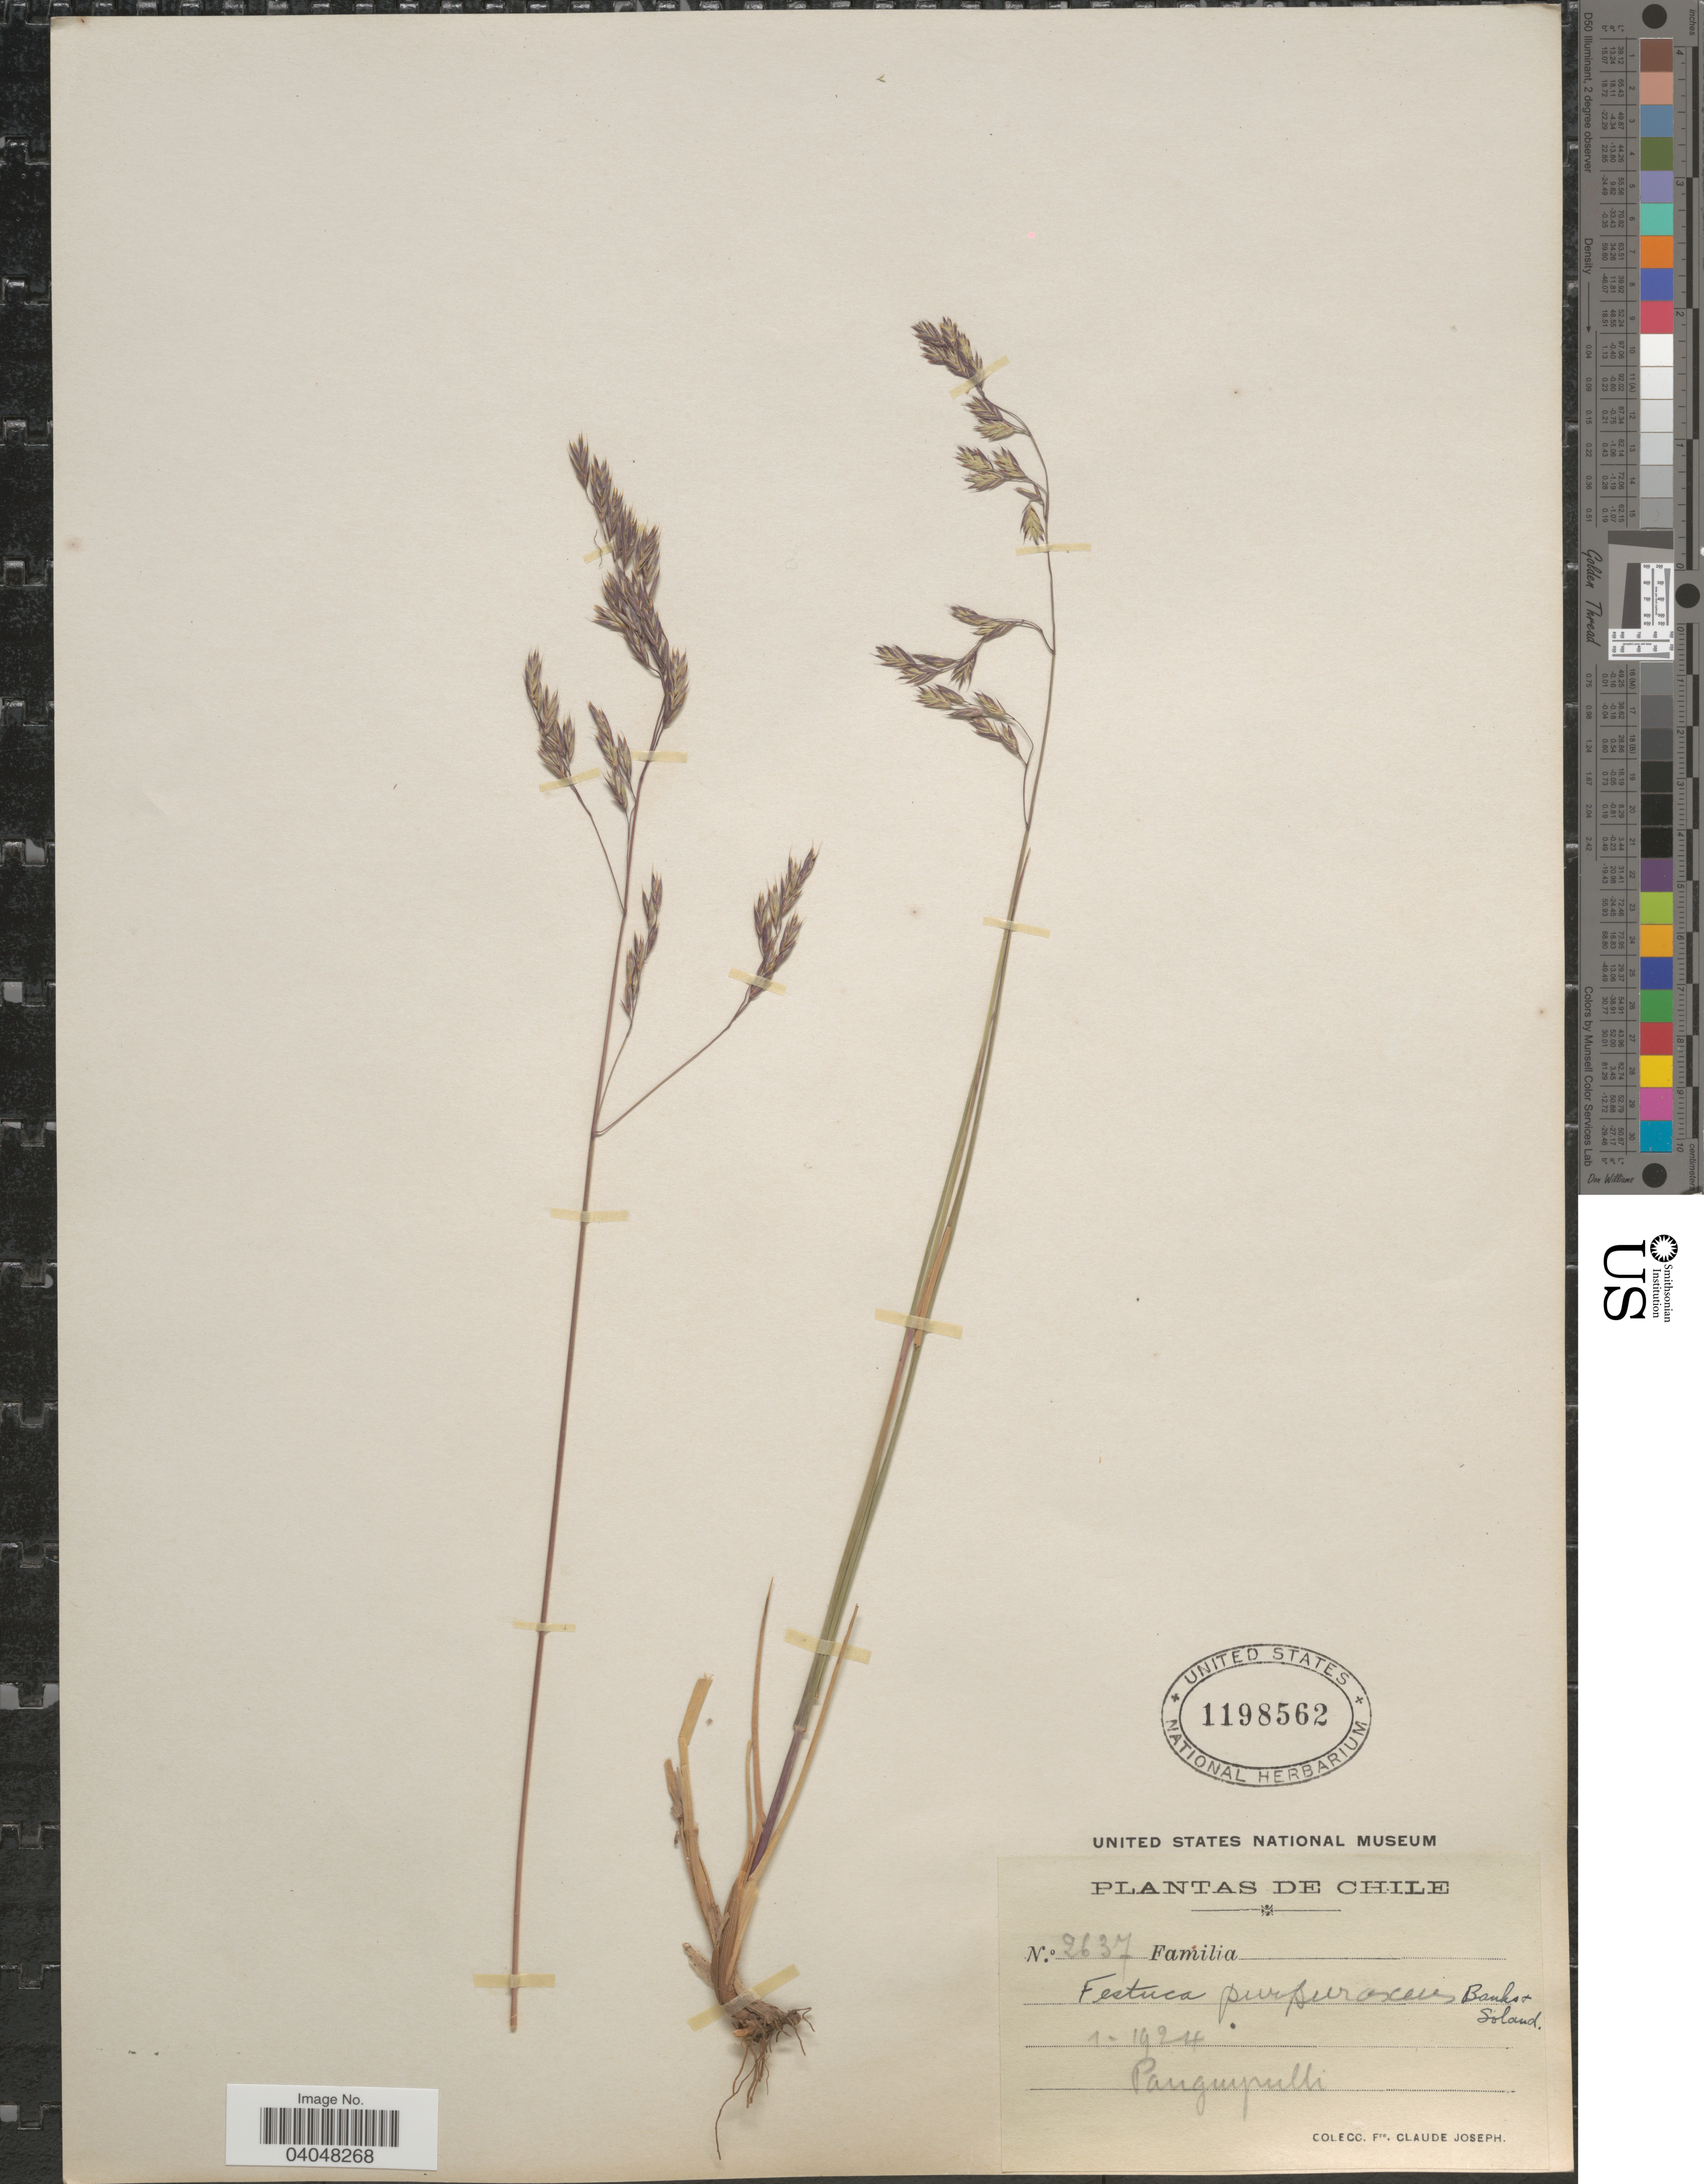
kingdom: Plantae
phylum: Tracheophyta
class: Liliopsida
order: Poales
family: Poaceae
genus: Festuca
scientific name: Festuca purpurascens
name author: Banks & Sol. ex Hook. f.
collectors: Bro. Claude-Joseph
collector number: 2637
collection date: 1924-01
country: Chile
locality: Panguipulli.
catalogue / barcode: US 1198562